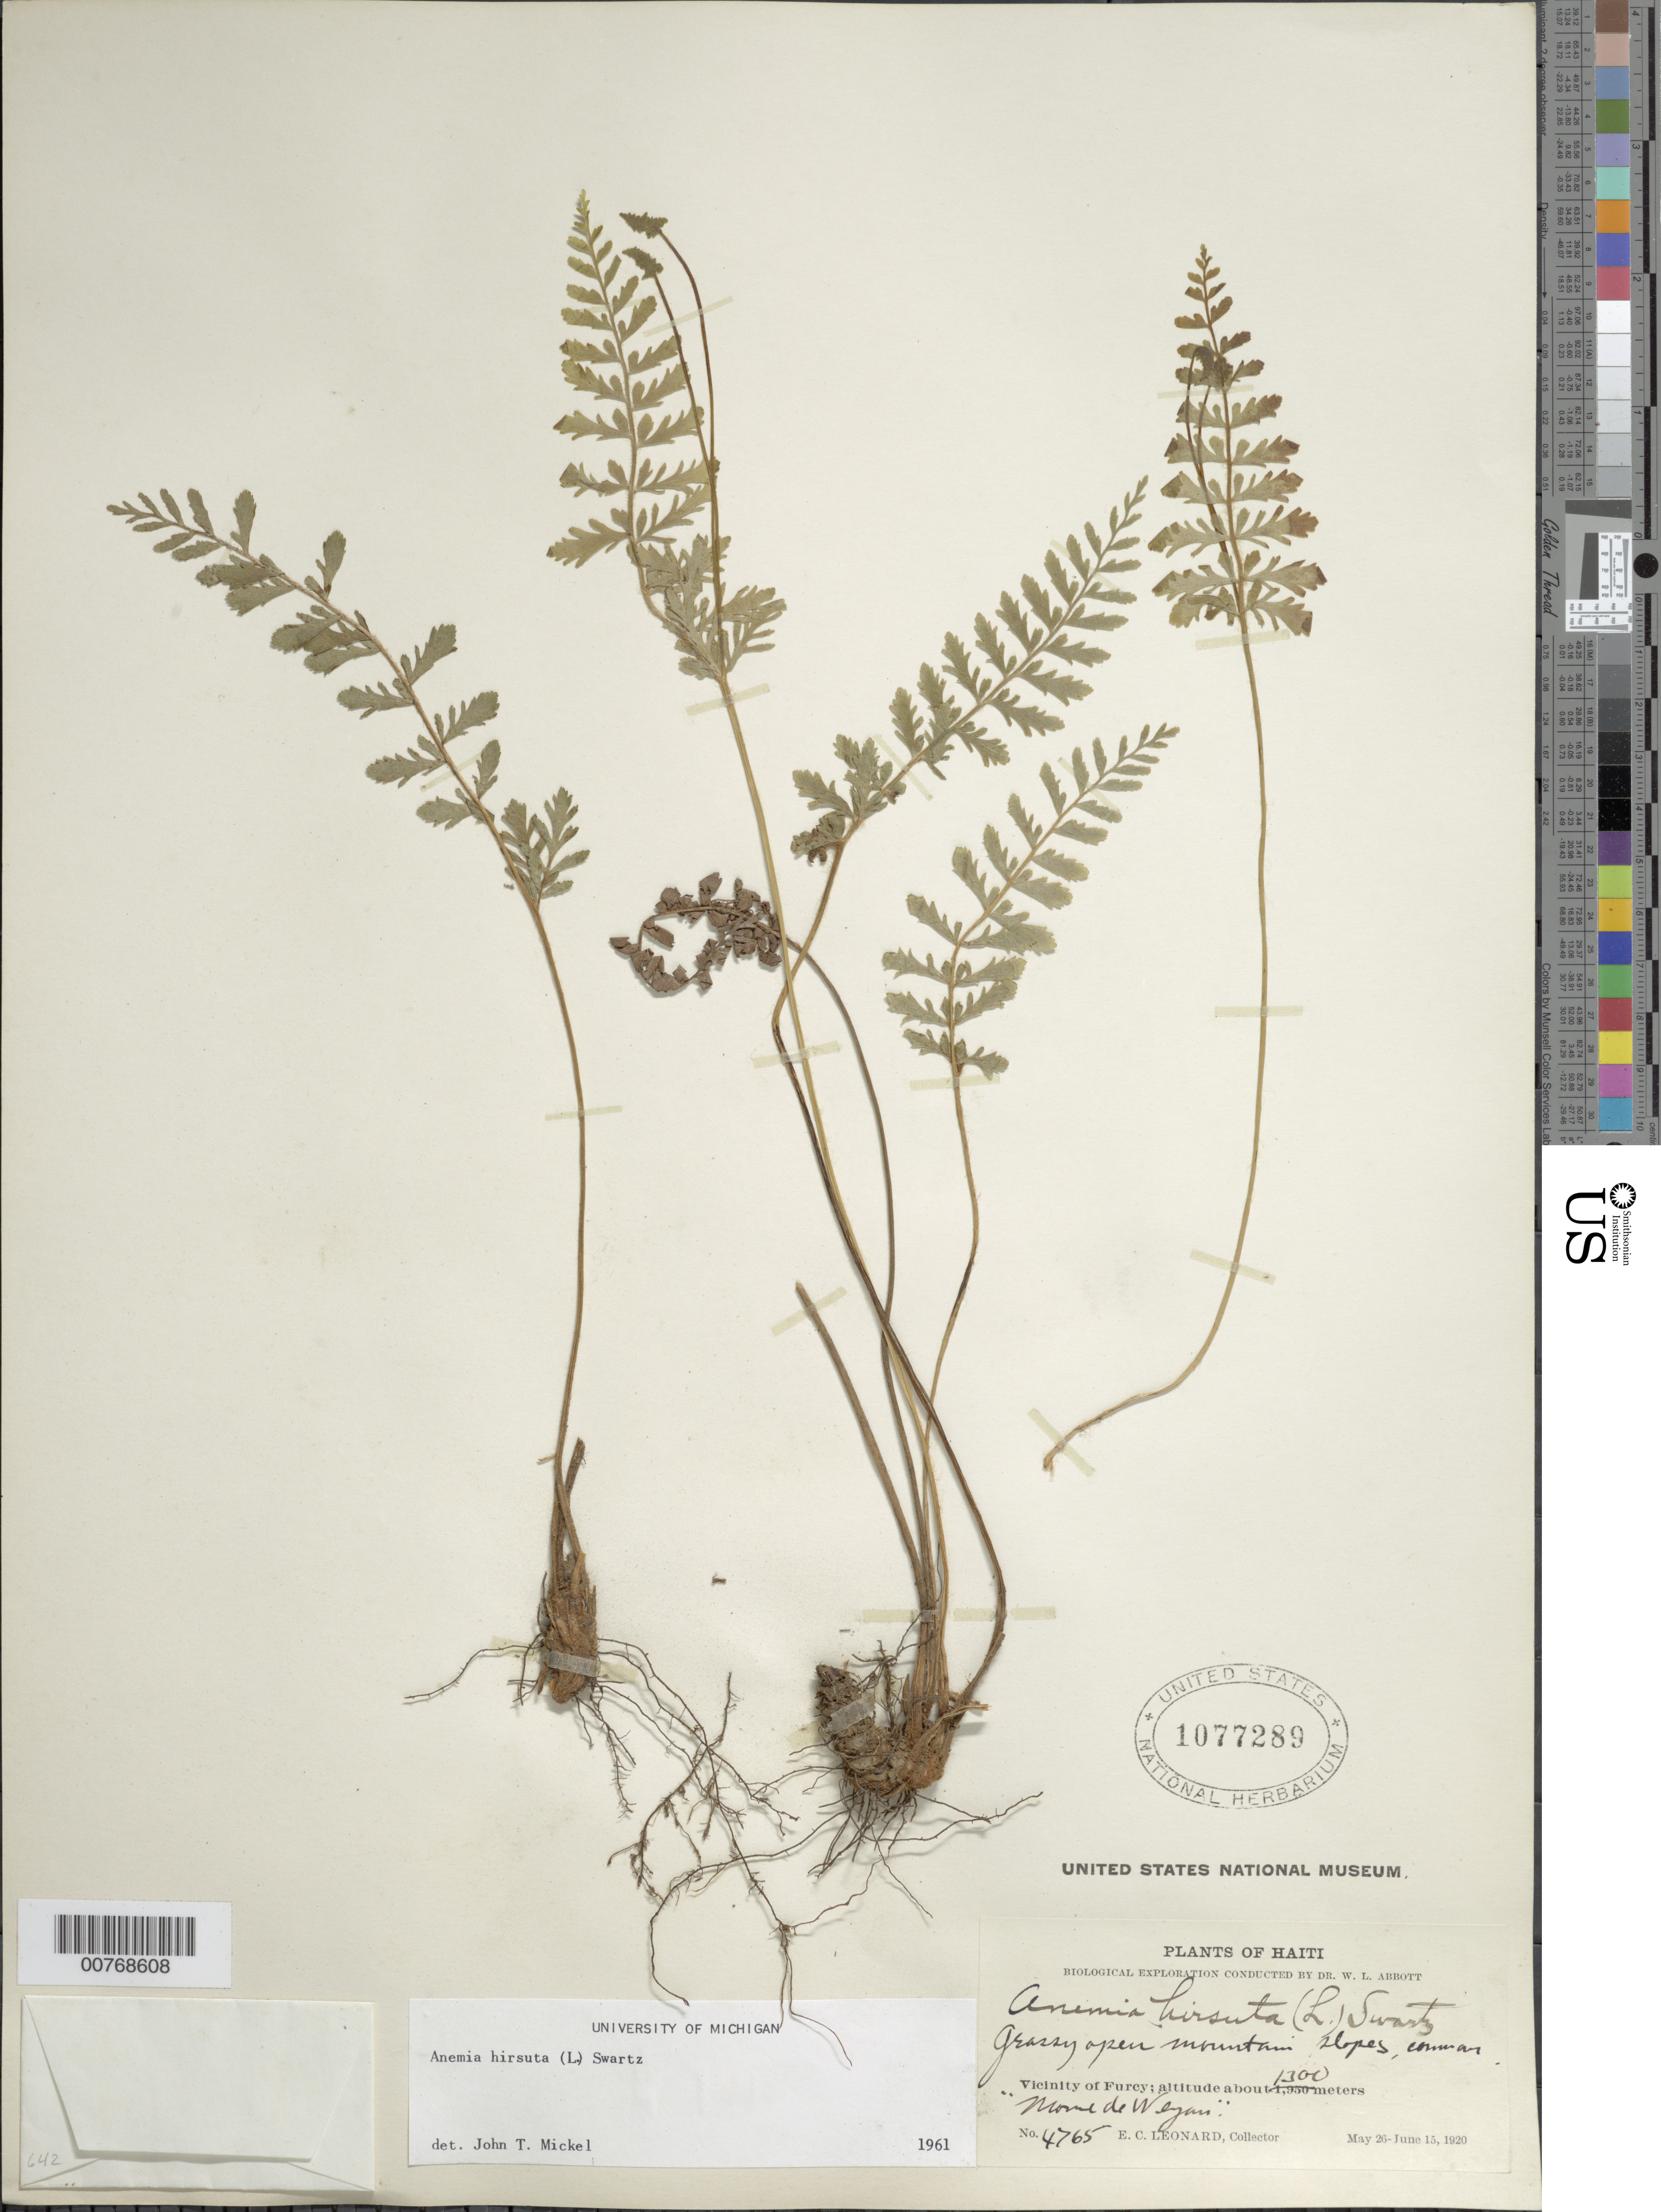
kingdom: Plantae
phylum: Tracheophyta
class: Polypodiopsida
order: Schizaeales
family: Anemiaceae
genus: Anemia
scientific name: Anemia hirsuta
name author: (L.) Sw.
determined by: Mickel, J. T., (NY), New York Botanical Garden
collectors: E. C. Leonard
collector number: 4765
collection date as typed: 26 May 1920 15 Jun 1920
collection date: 1920-05-26/1920-06-15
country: Haiti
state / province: Ouest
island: Hispaniola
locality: Vicinity of Furcy, Morne Wezan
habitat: Grassy open mountain, slopes, common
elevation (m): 1300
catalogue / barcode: US 1077289